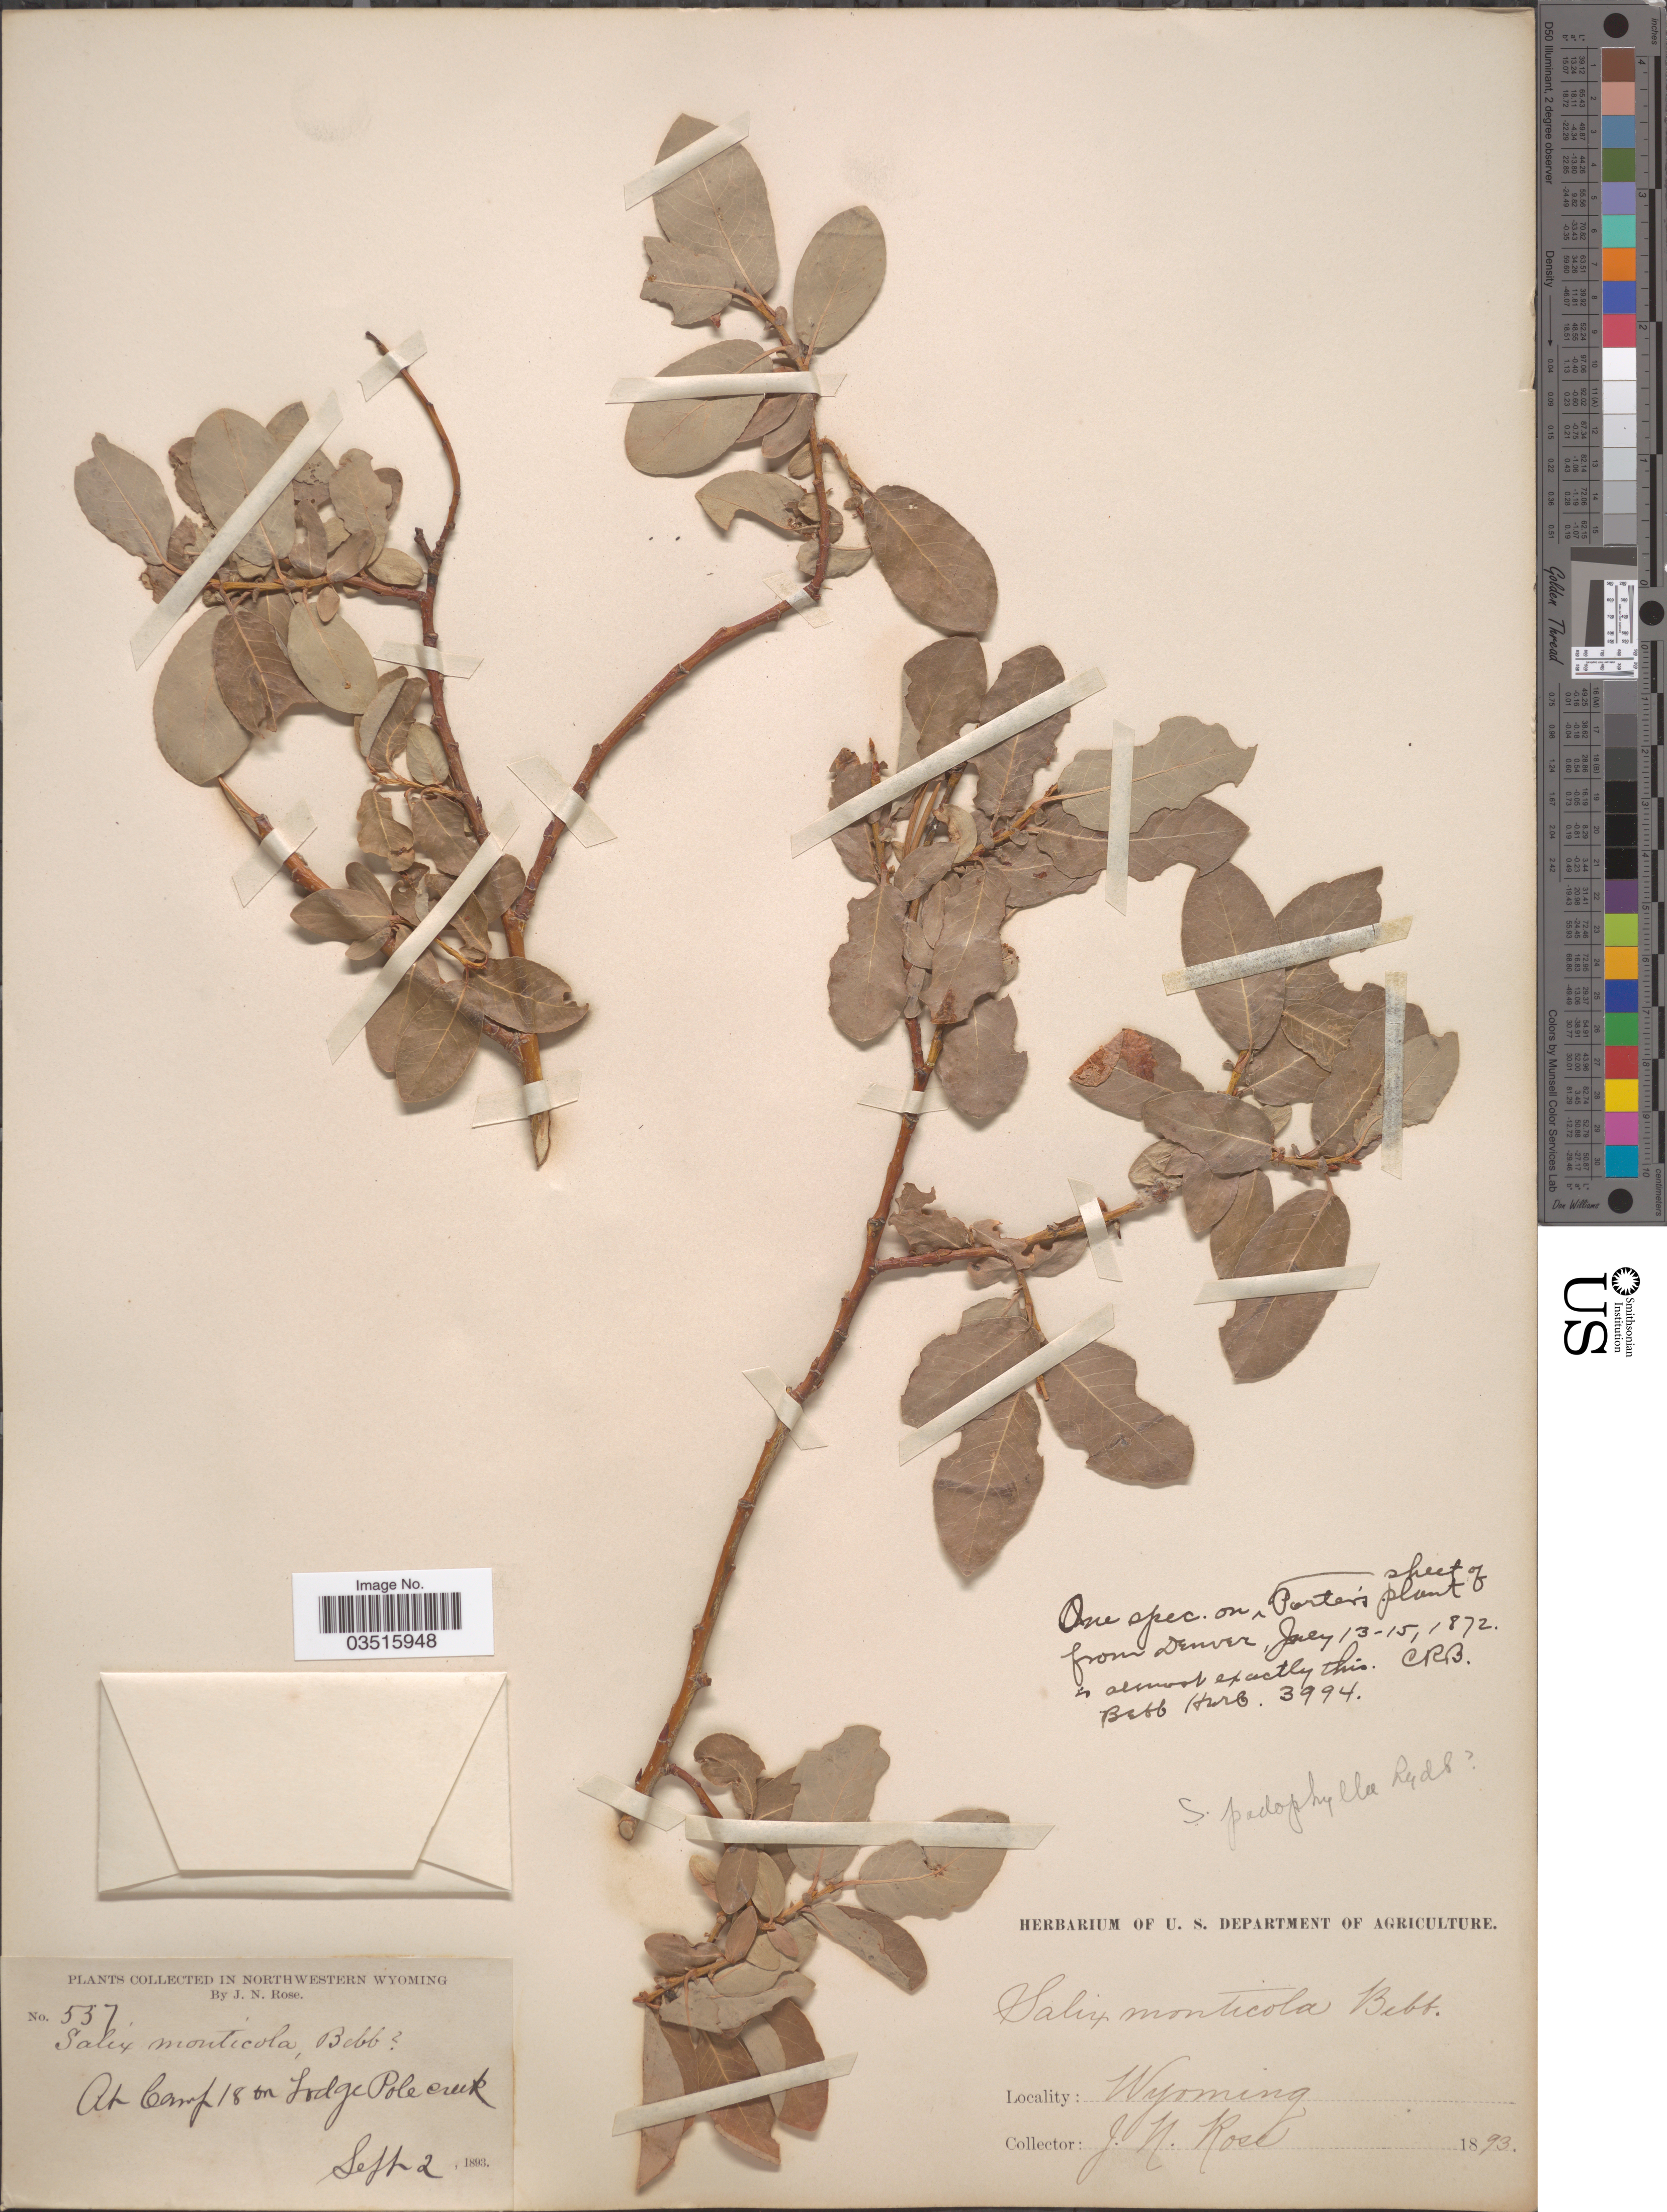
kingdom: Plantae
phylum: Tracheophyta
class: Magnoliopsida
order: Malpighiales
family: Salicaceae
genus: Salix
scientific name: Salix monticola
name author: Bebb.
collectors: J. N. Rose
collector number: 537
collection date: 1893-09-02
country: United States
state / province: Wyoming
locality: Northwestern Wyoming. At camp 18 on Lodge Pole creek.